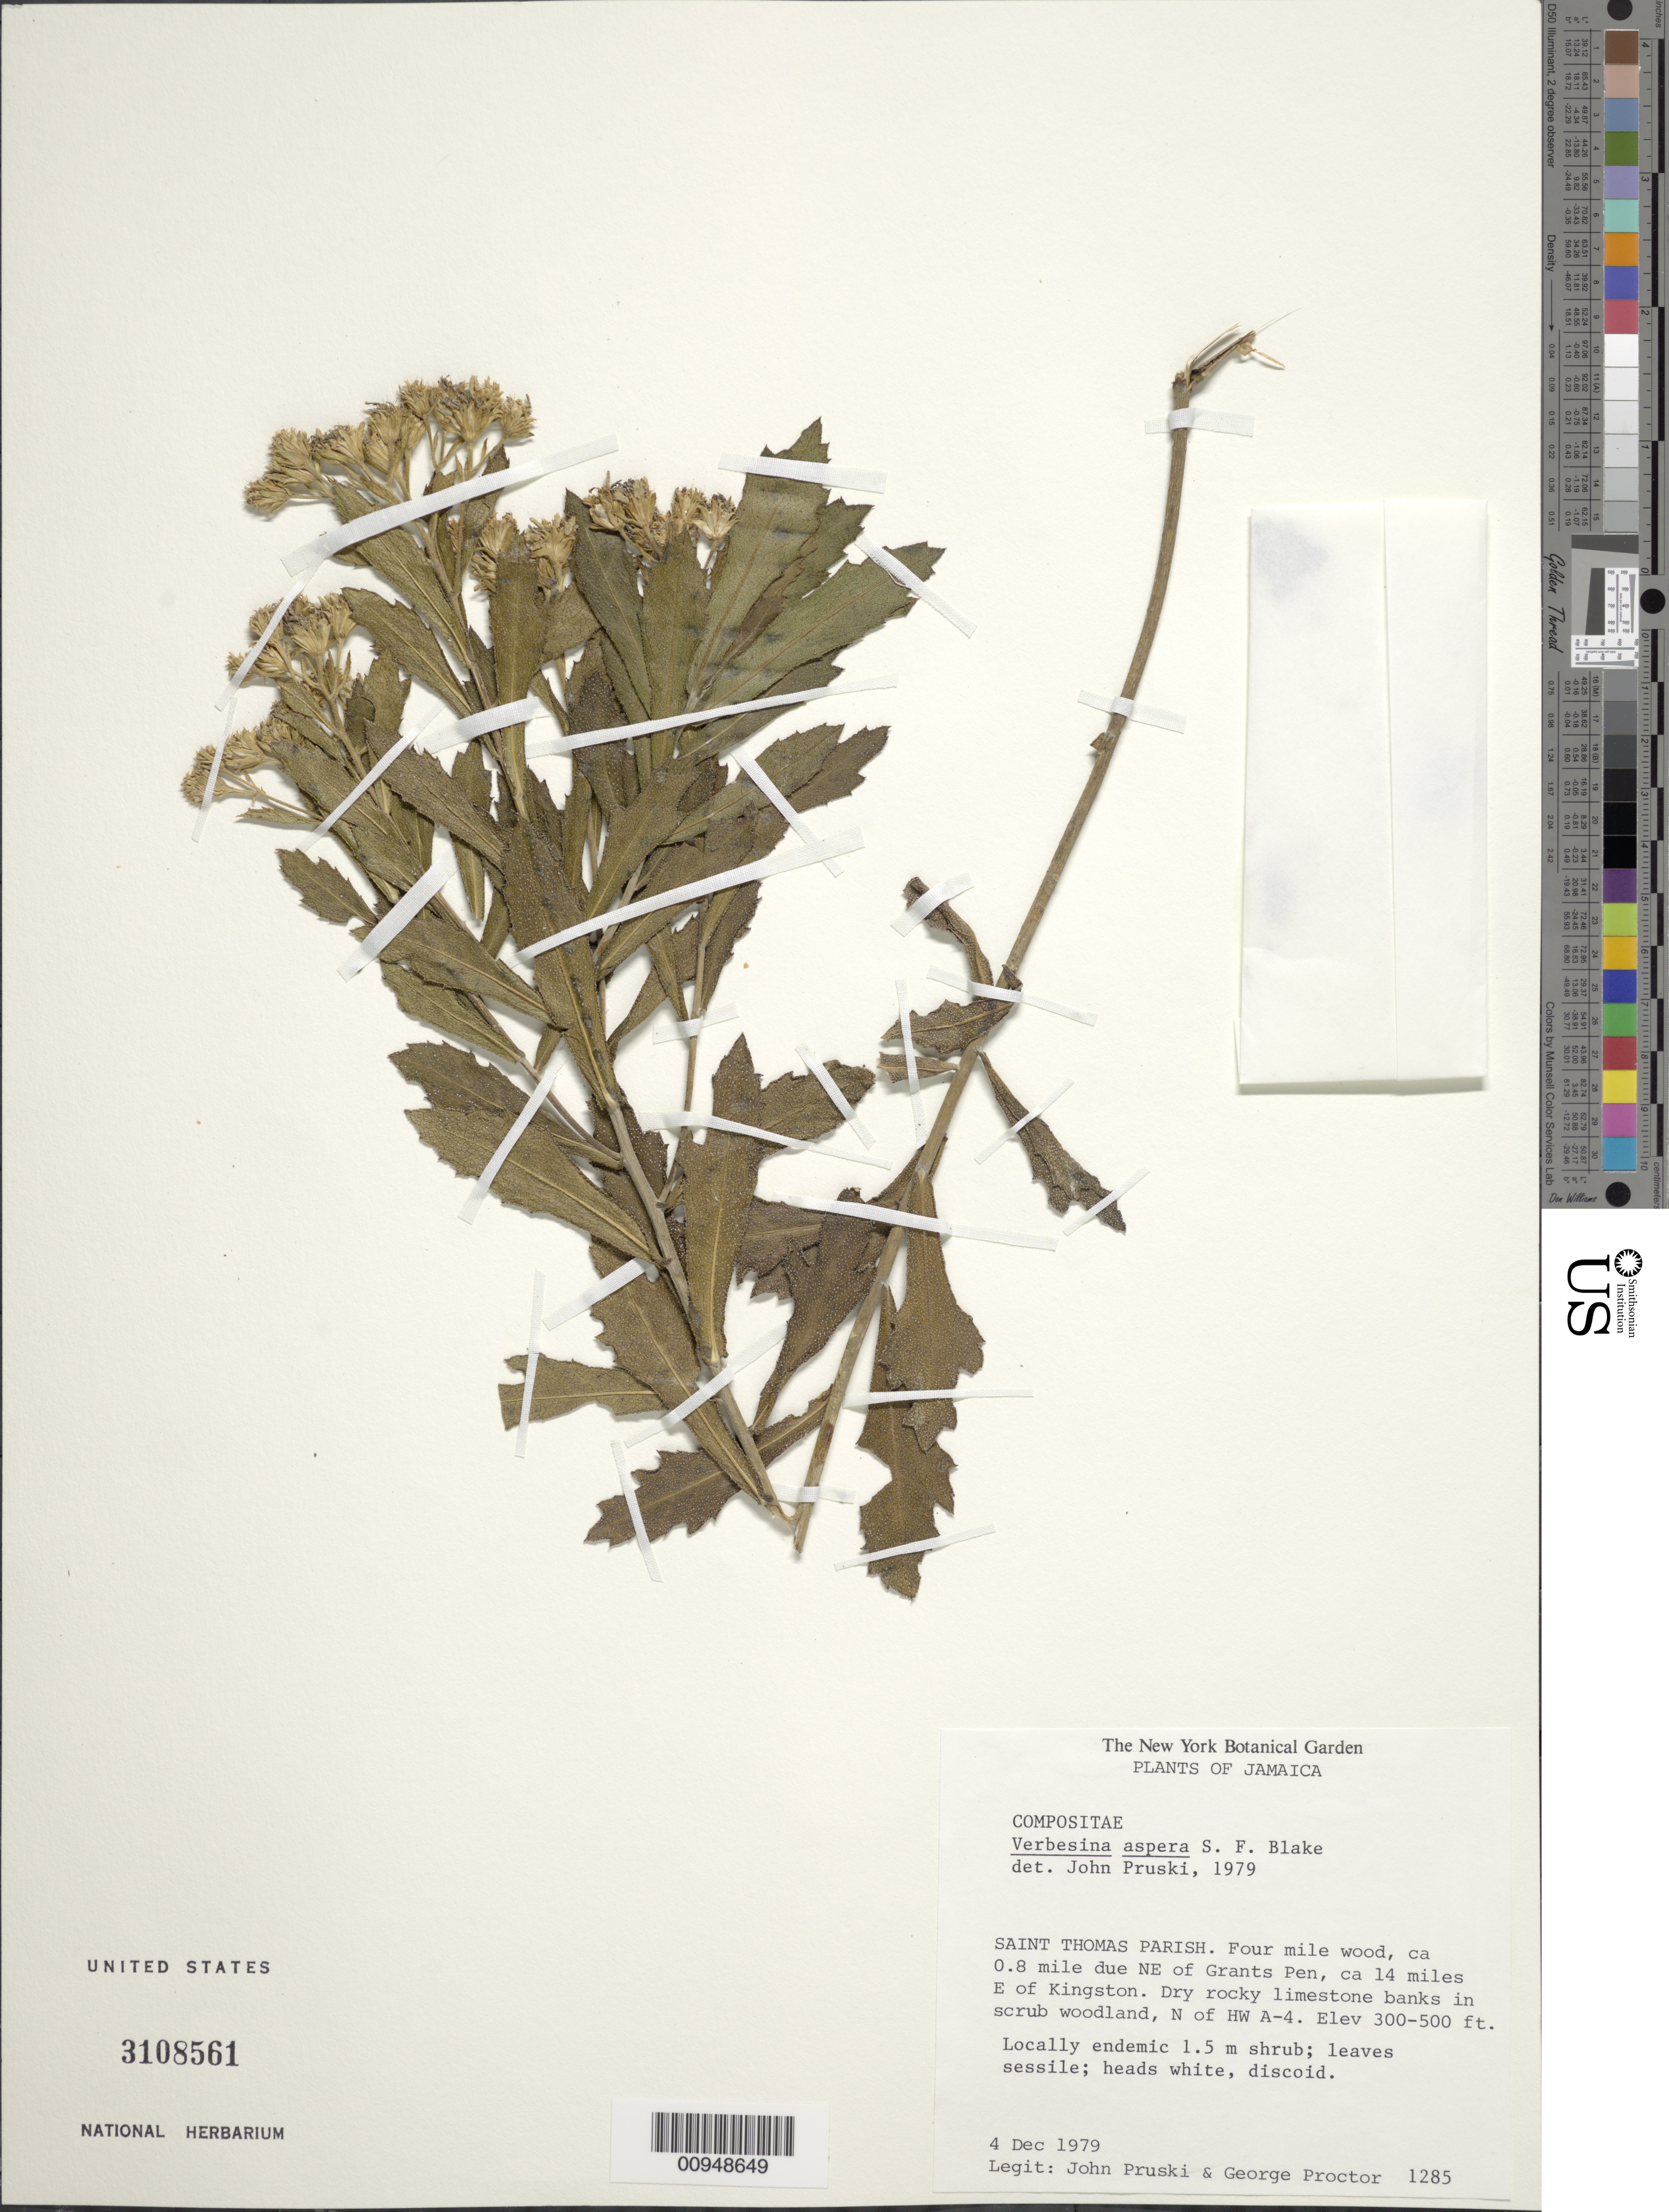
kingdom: Plantae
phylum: Tracheophyta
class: Magnoliopsida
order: Asterales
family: Asteraceae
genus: Verbesina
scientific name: Verbesina aspera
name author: S.F. Blake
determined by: Pruski, J. F.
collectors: J. F. Pruski & G. Proctor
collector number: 1285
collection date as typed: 04 Dec 1979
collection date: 1979-12-04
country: Jamaica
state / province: Saint Thomas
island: Jamaica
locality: Four Mile Wood, ca 0.8 mile due NE of Grants Pen, ca. 14 miles E of Kingston, scrub woodland N of HW A-4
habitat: Dry rocky limestone banks in scrub woodland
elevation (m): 91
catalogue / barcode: US 3108561